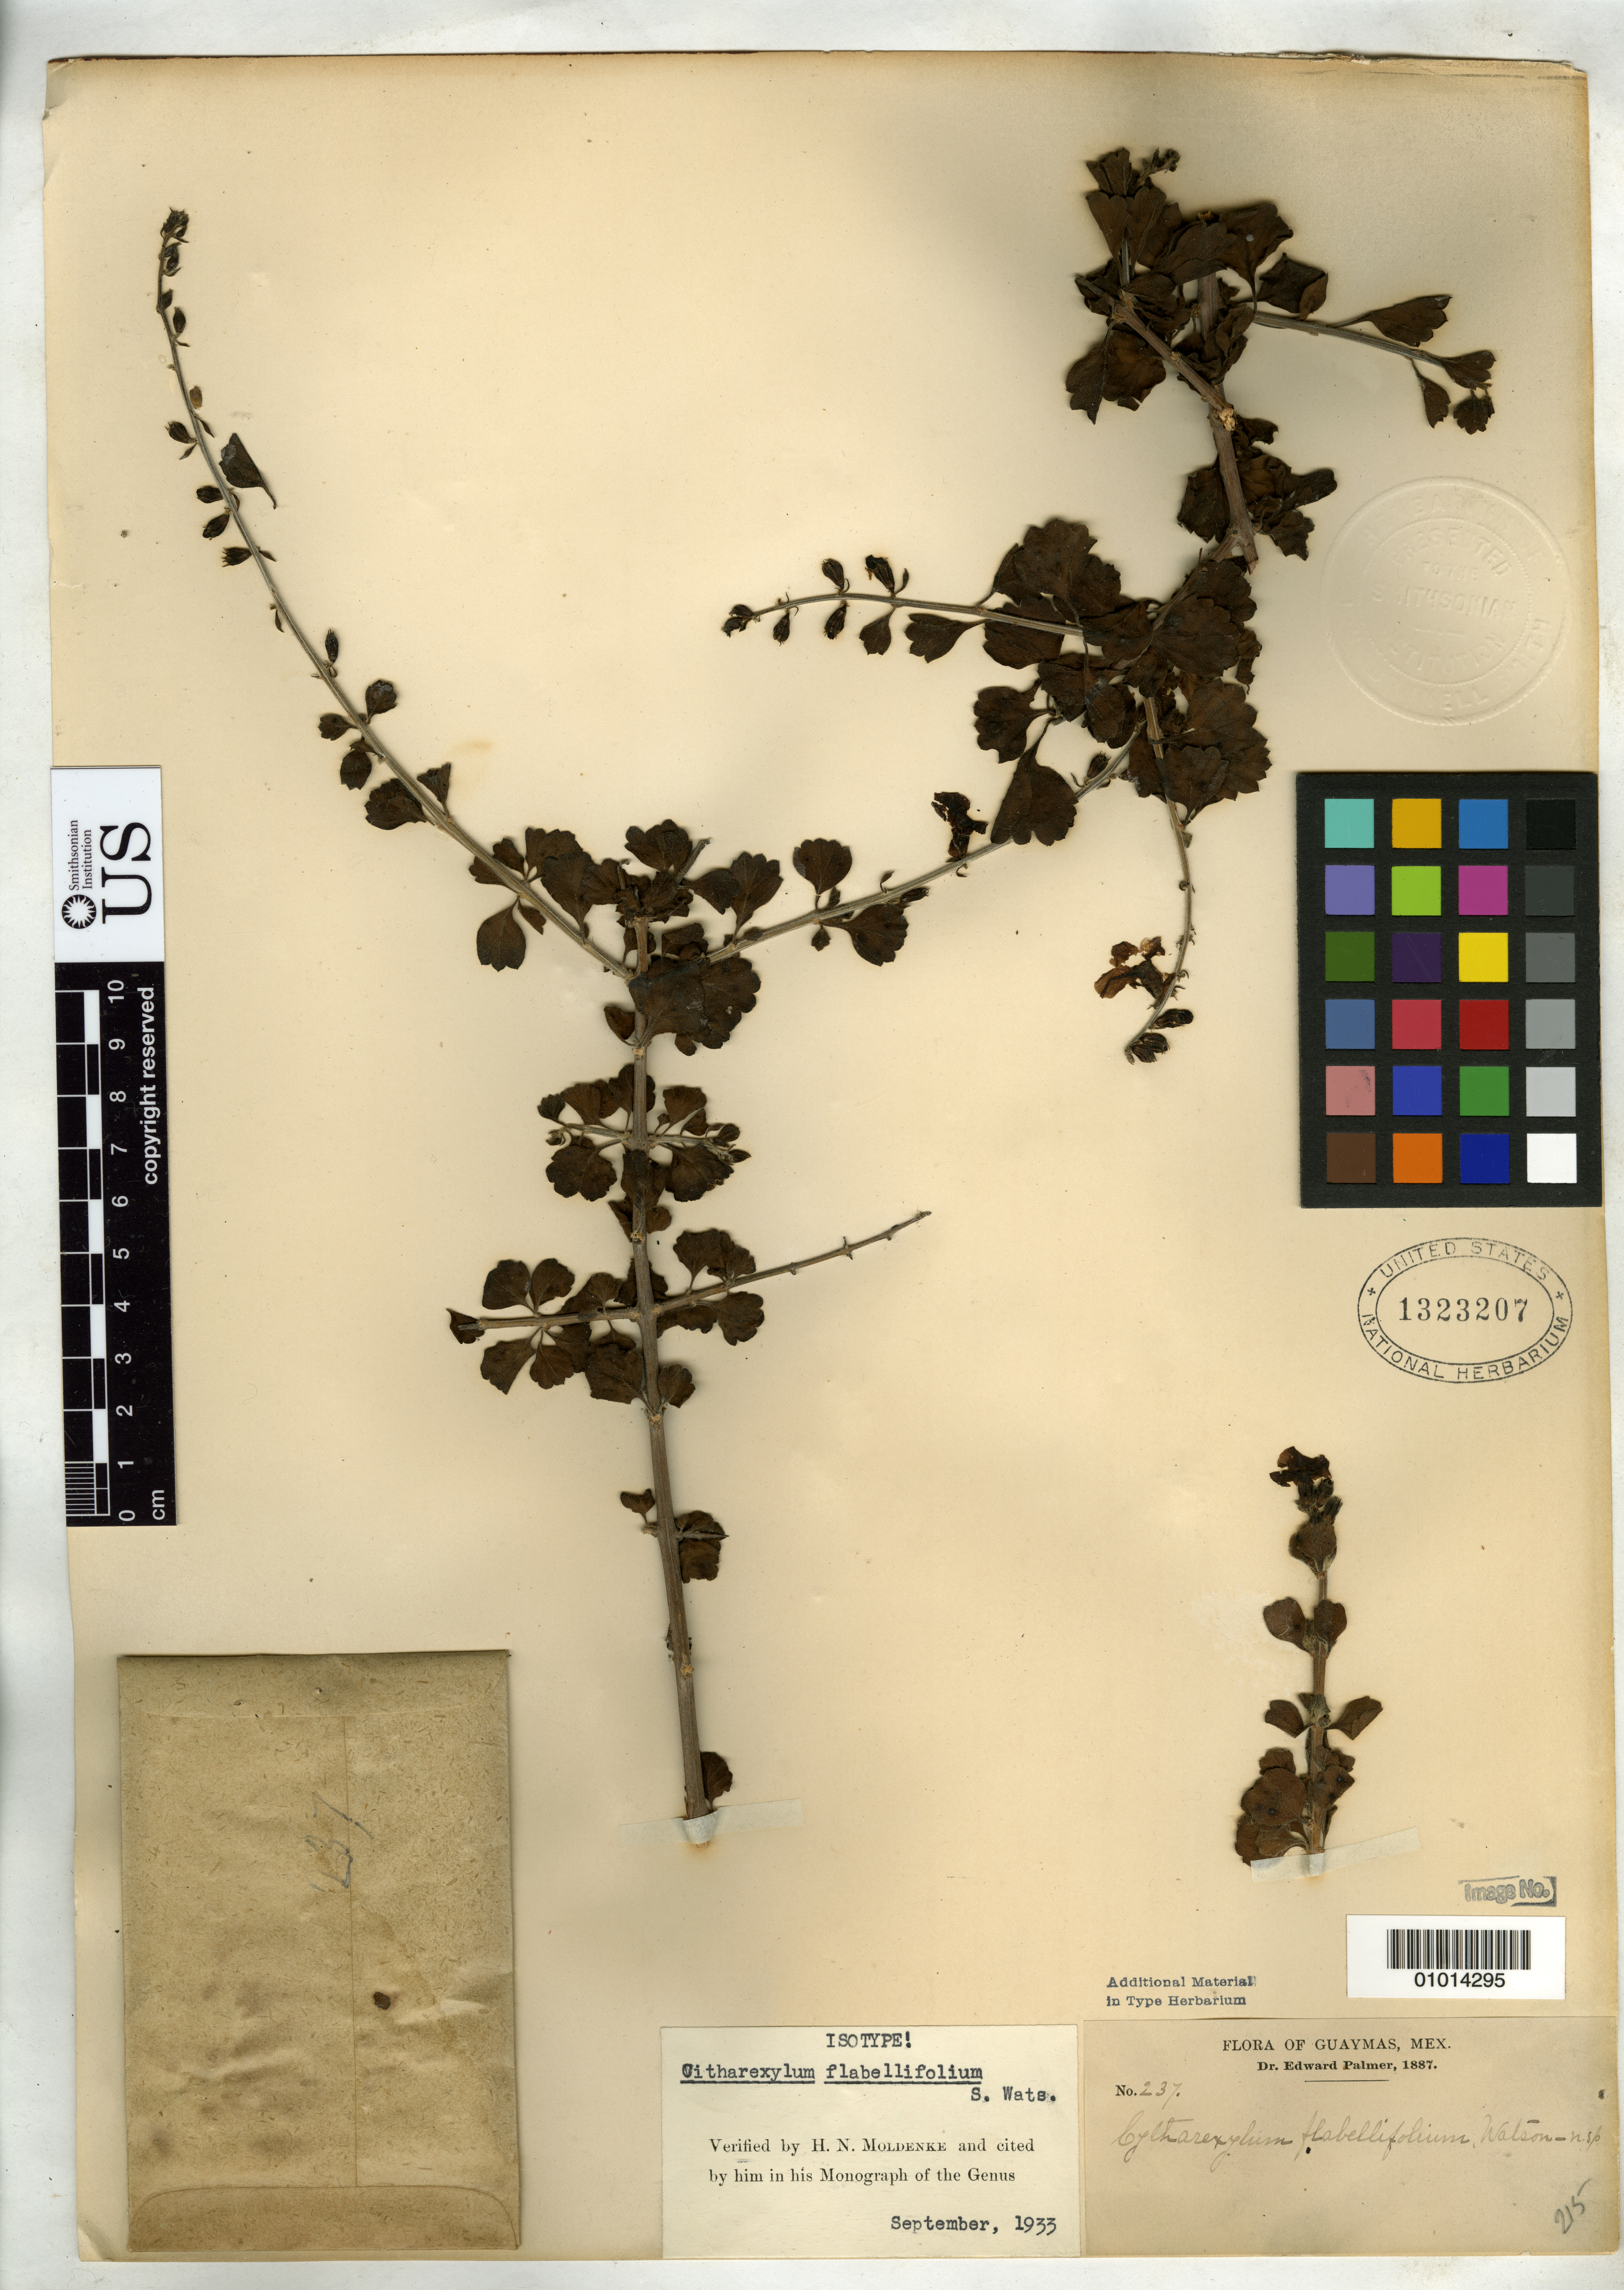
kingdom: Plantae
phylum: Tracheophyta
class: Magnoliopsida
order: Lamiales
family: Verbenaceae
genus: Citharexylum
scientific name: Citharexylum flabellifolium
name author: S. Watson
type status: Type Collection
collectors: E. Palmer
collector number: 237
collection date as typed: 1887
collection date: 1887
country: Mexico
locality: Guaymas.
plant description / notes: Specimen ex John Donnell Smith herbarium.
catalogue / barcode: US 1323207